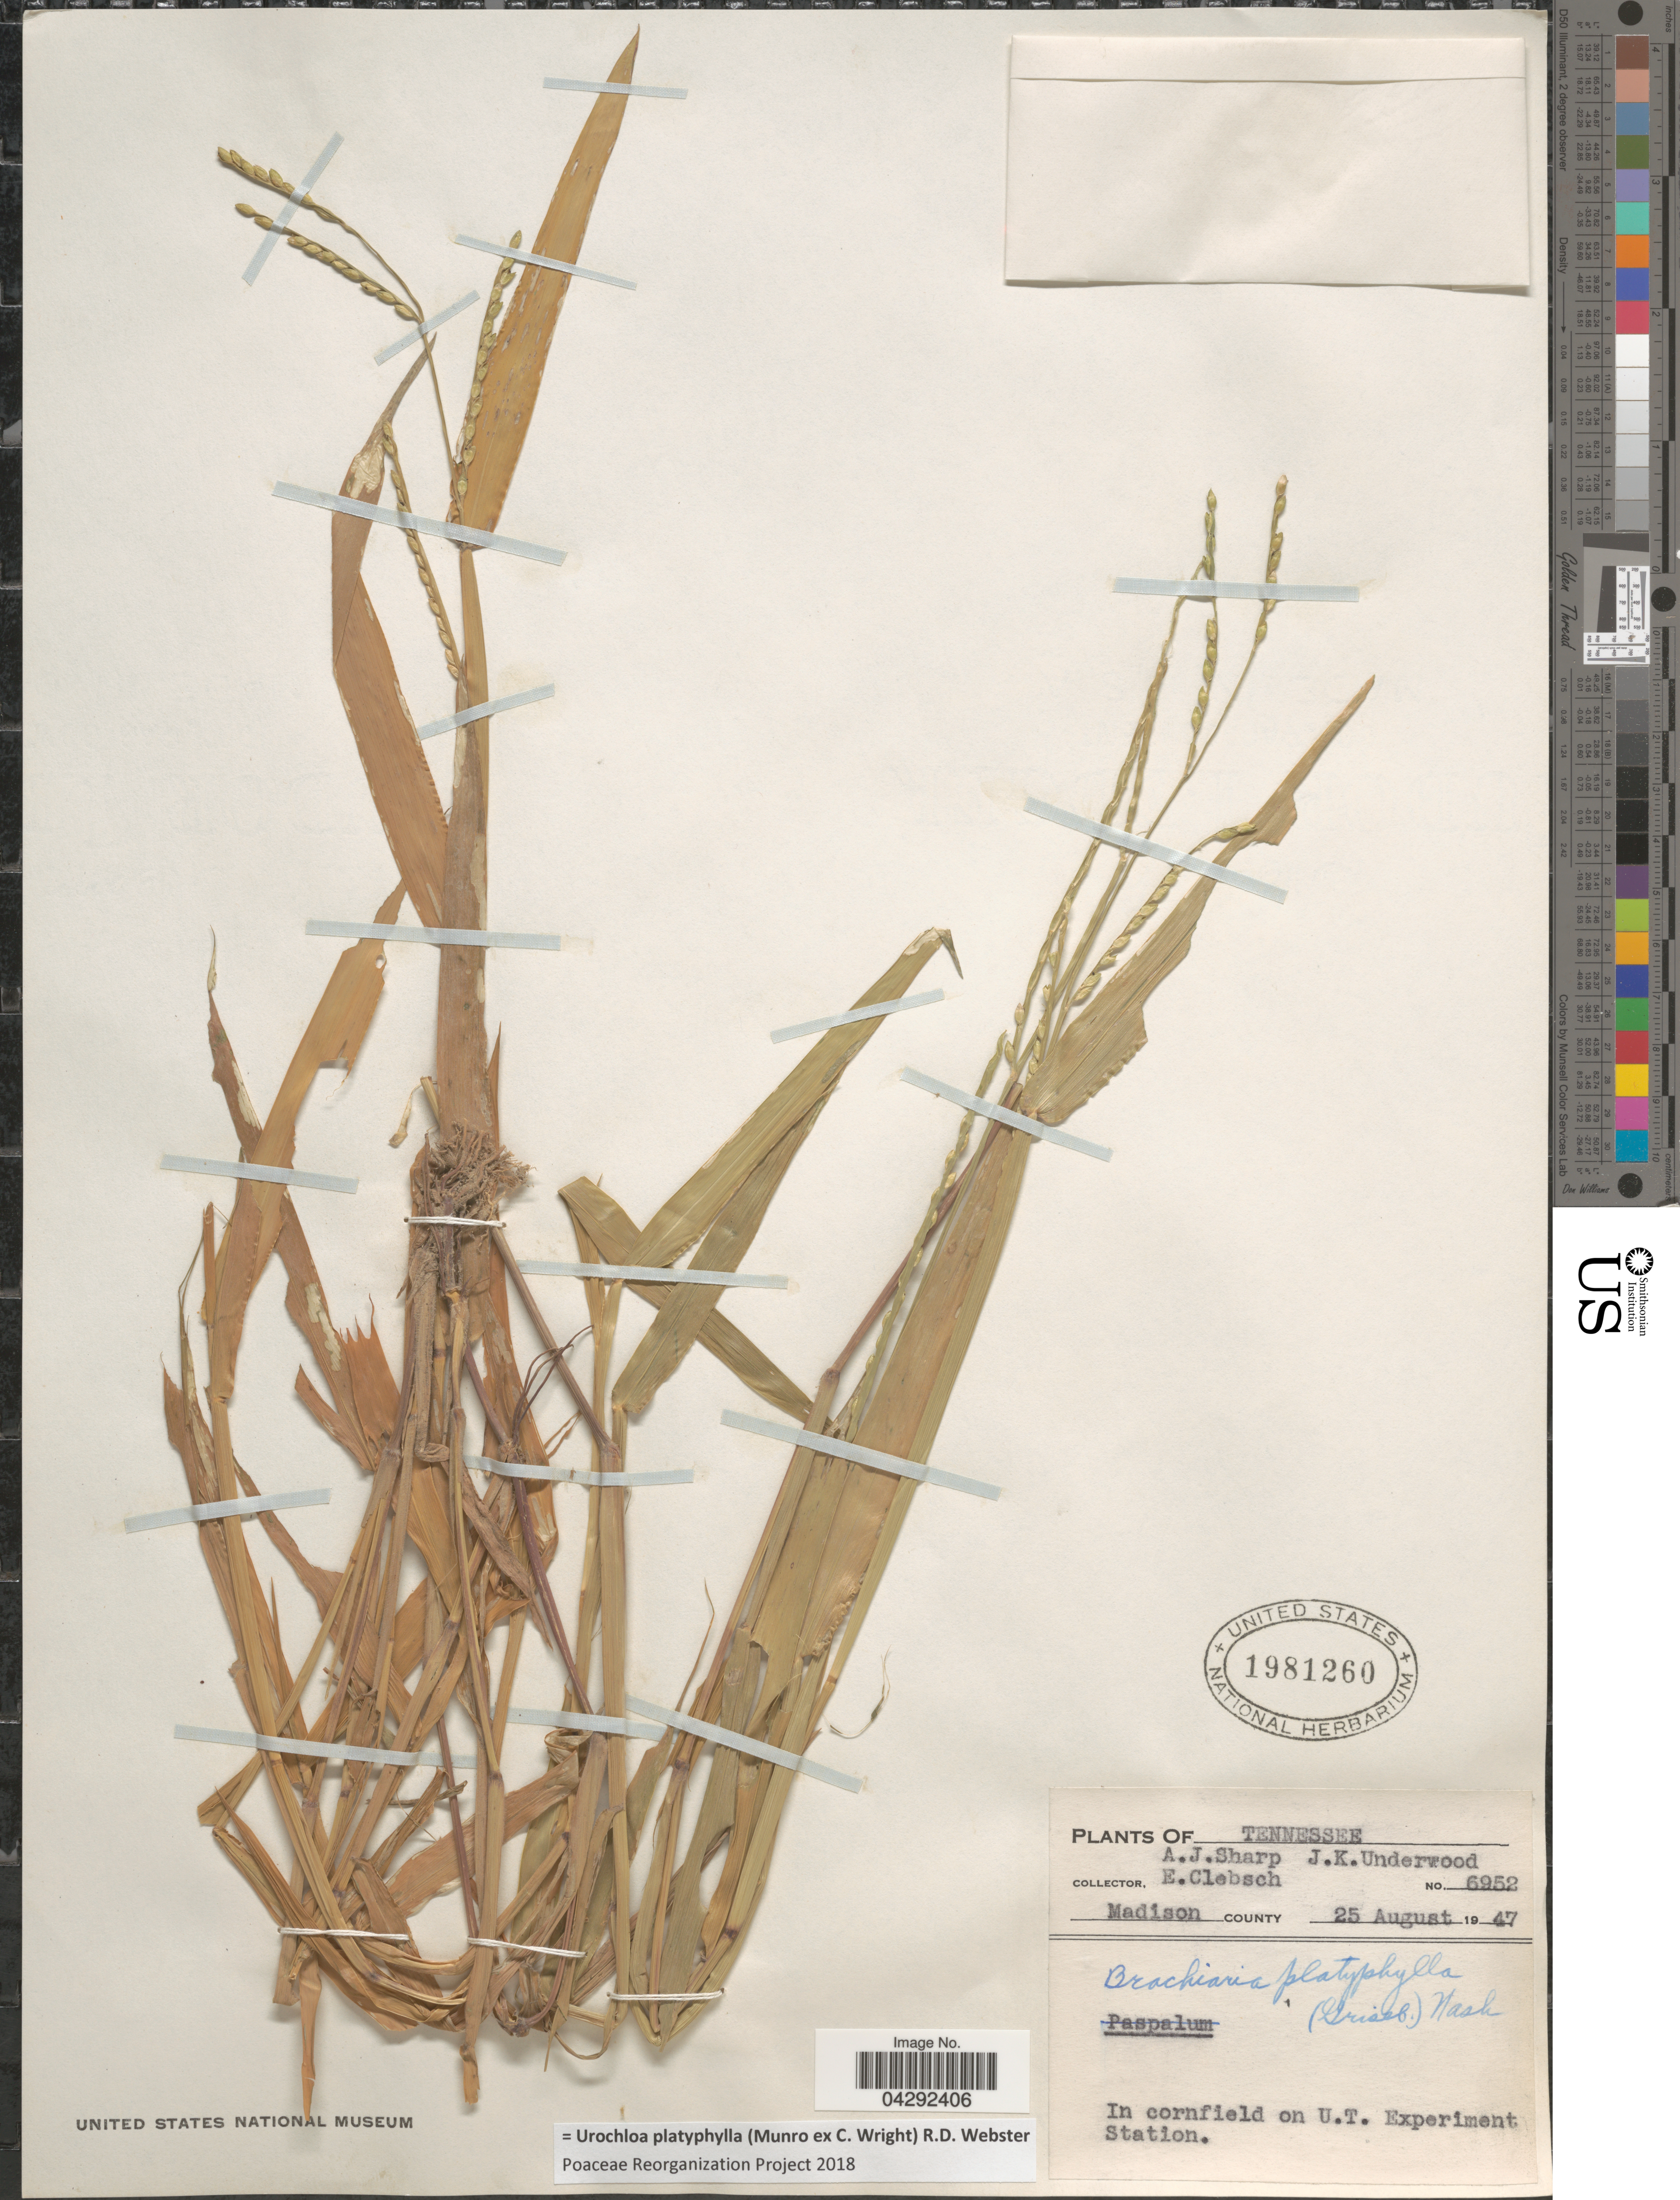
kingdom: Plantae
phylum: Tracheophyta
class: Liliopsida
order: Poales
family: Poaceae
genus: Urochloa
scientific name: Urochloa platyphylla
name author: (Munro ex C. Wright) R.D. Webster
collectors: A. J. Sharp, J. K. Underwood & E. Clebsch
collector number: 6952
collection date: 1947-08-25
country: United States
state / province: Tennessee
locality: Madison County. In cornfield on U.T. Experiment Station.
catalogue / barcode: US 1981260